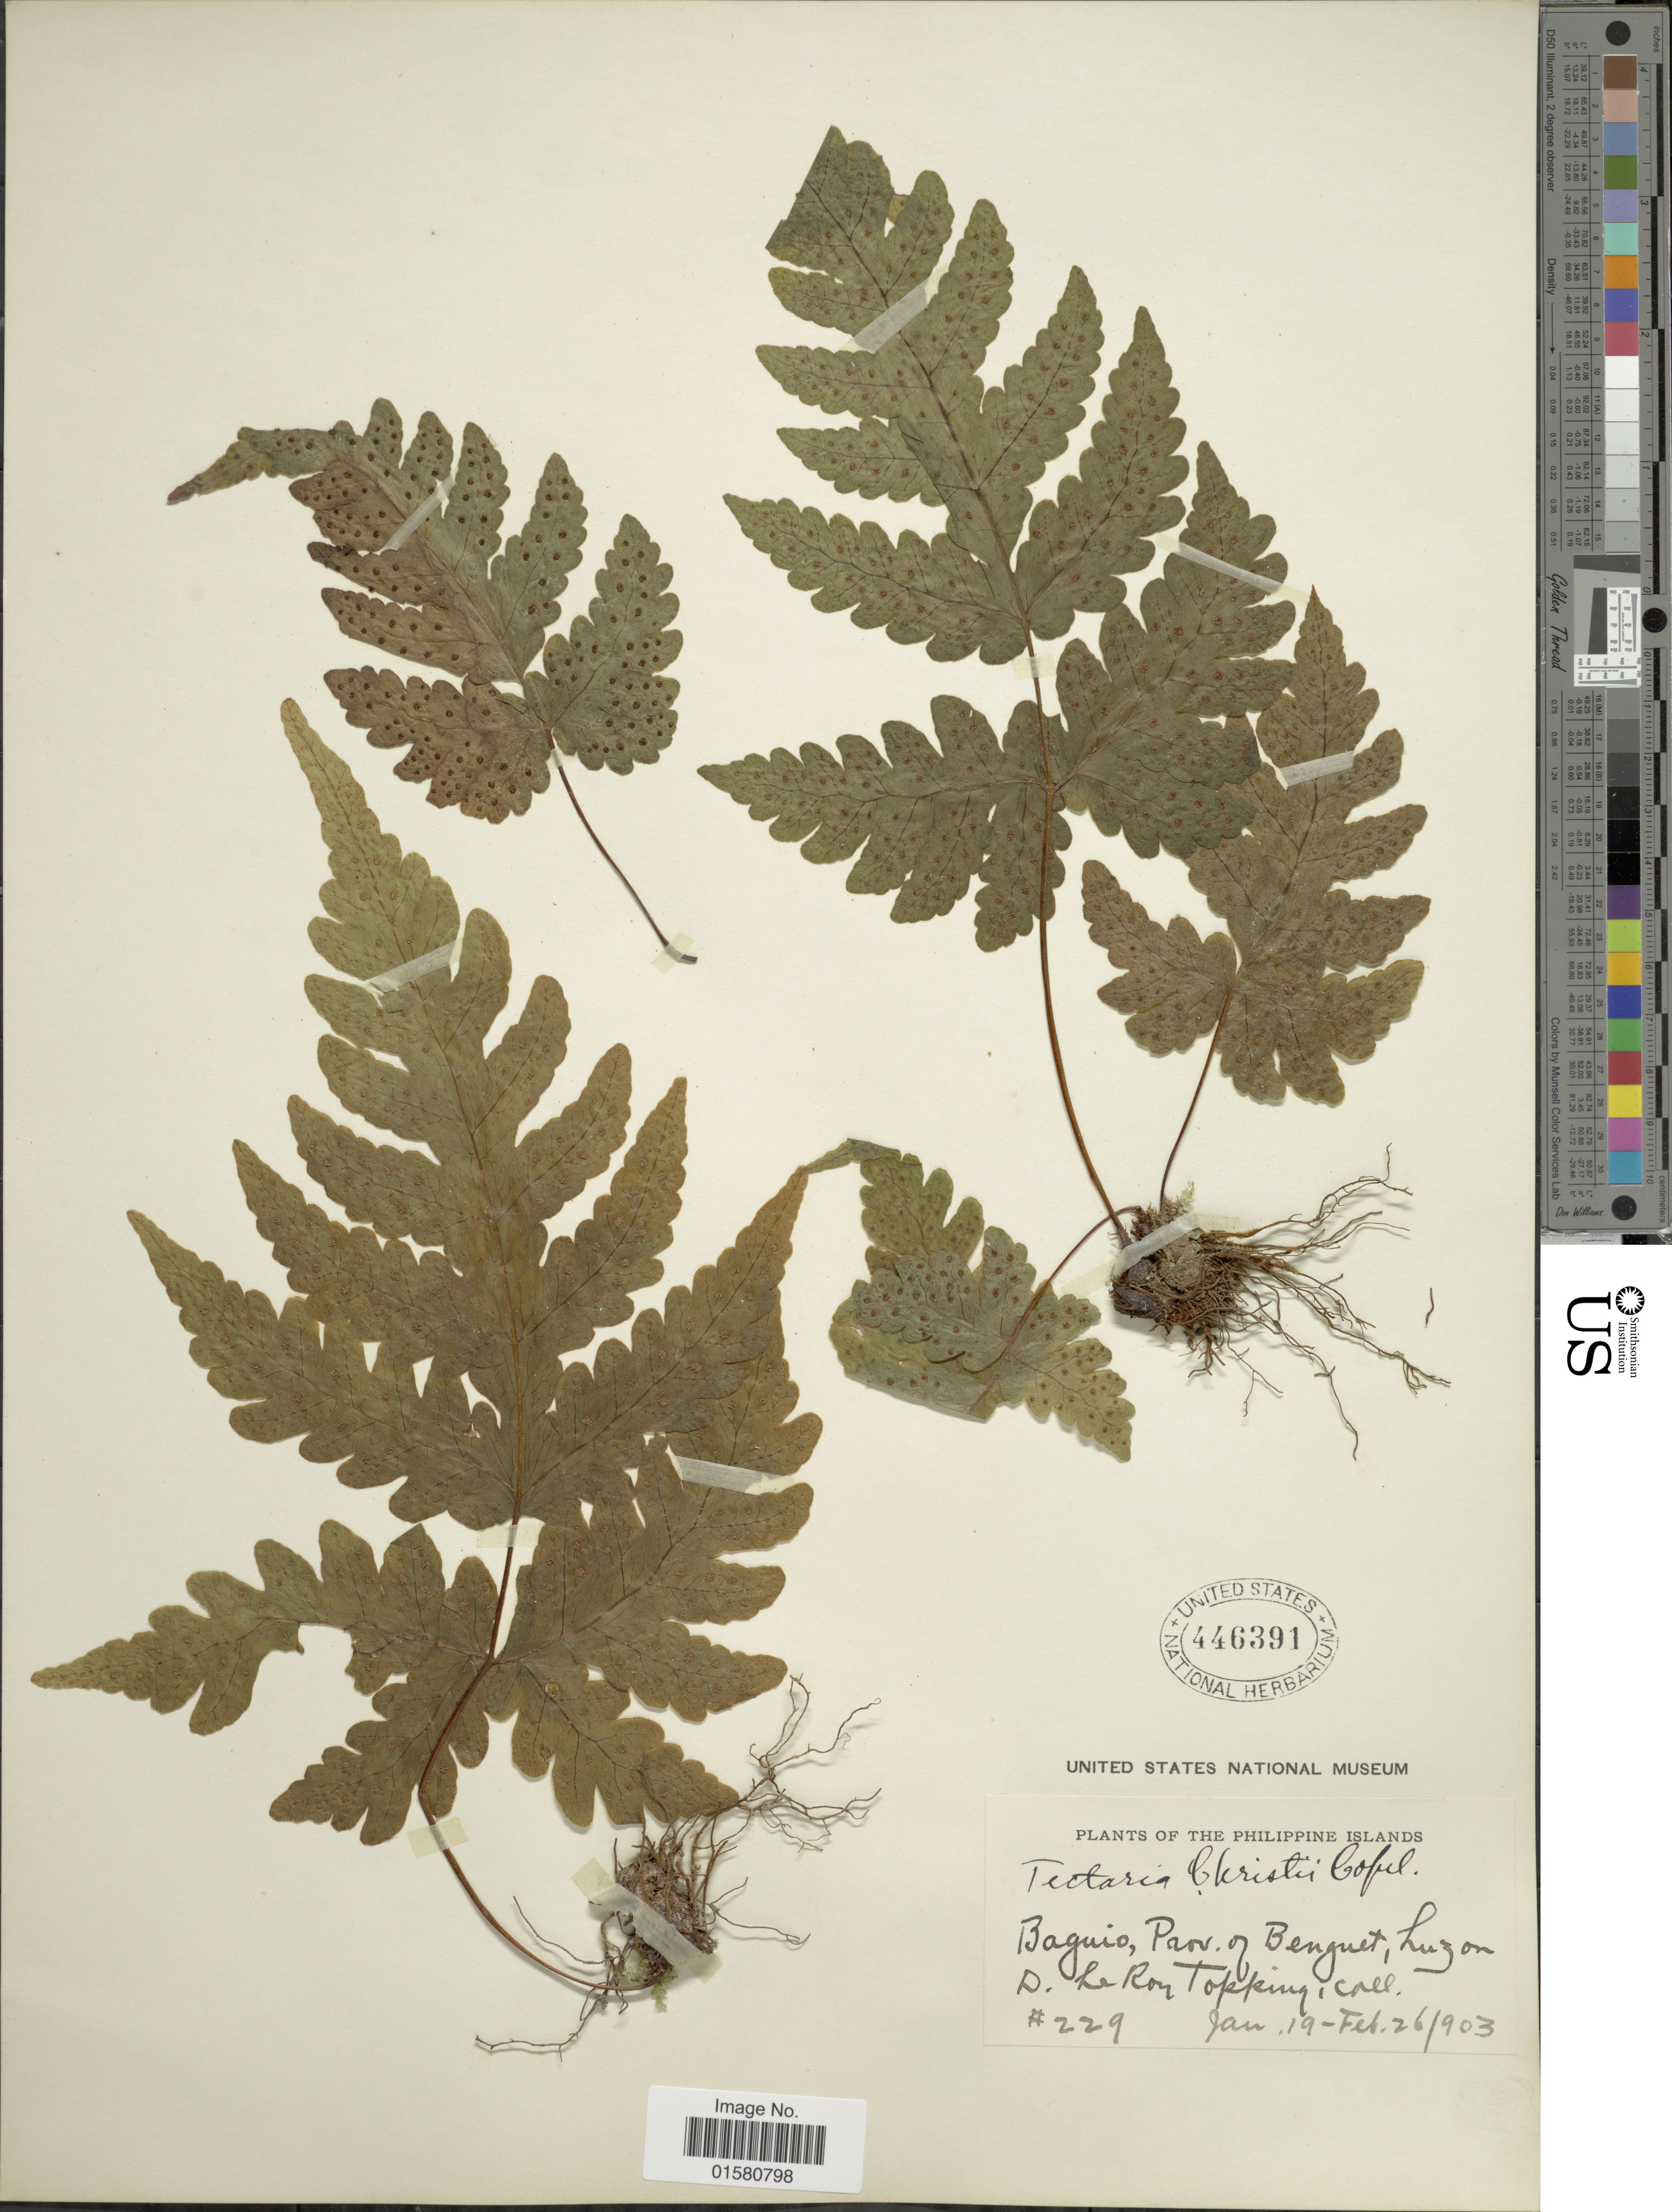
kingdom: Plantae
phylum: Tracheophyta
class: Polypodiopsida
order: Polypodiales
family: Tectariaceae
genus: Tectaria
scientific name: Tectaria christii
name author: Copel.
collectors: D. L. Topping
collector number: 229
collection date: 1903-01-19/1903-02-26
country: Philippines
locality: Baguio, Prov. of Benguet, Luzon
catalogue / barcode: US 446391